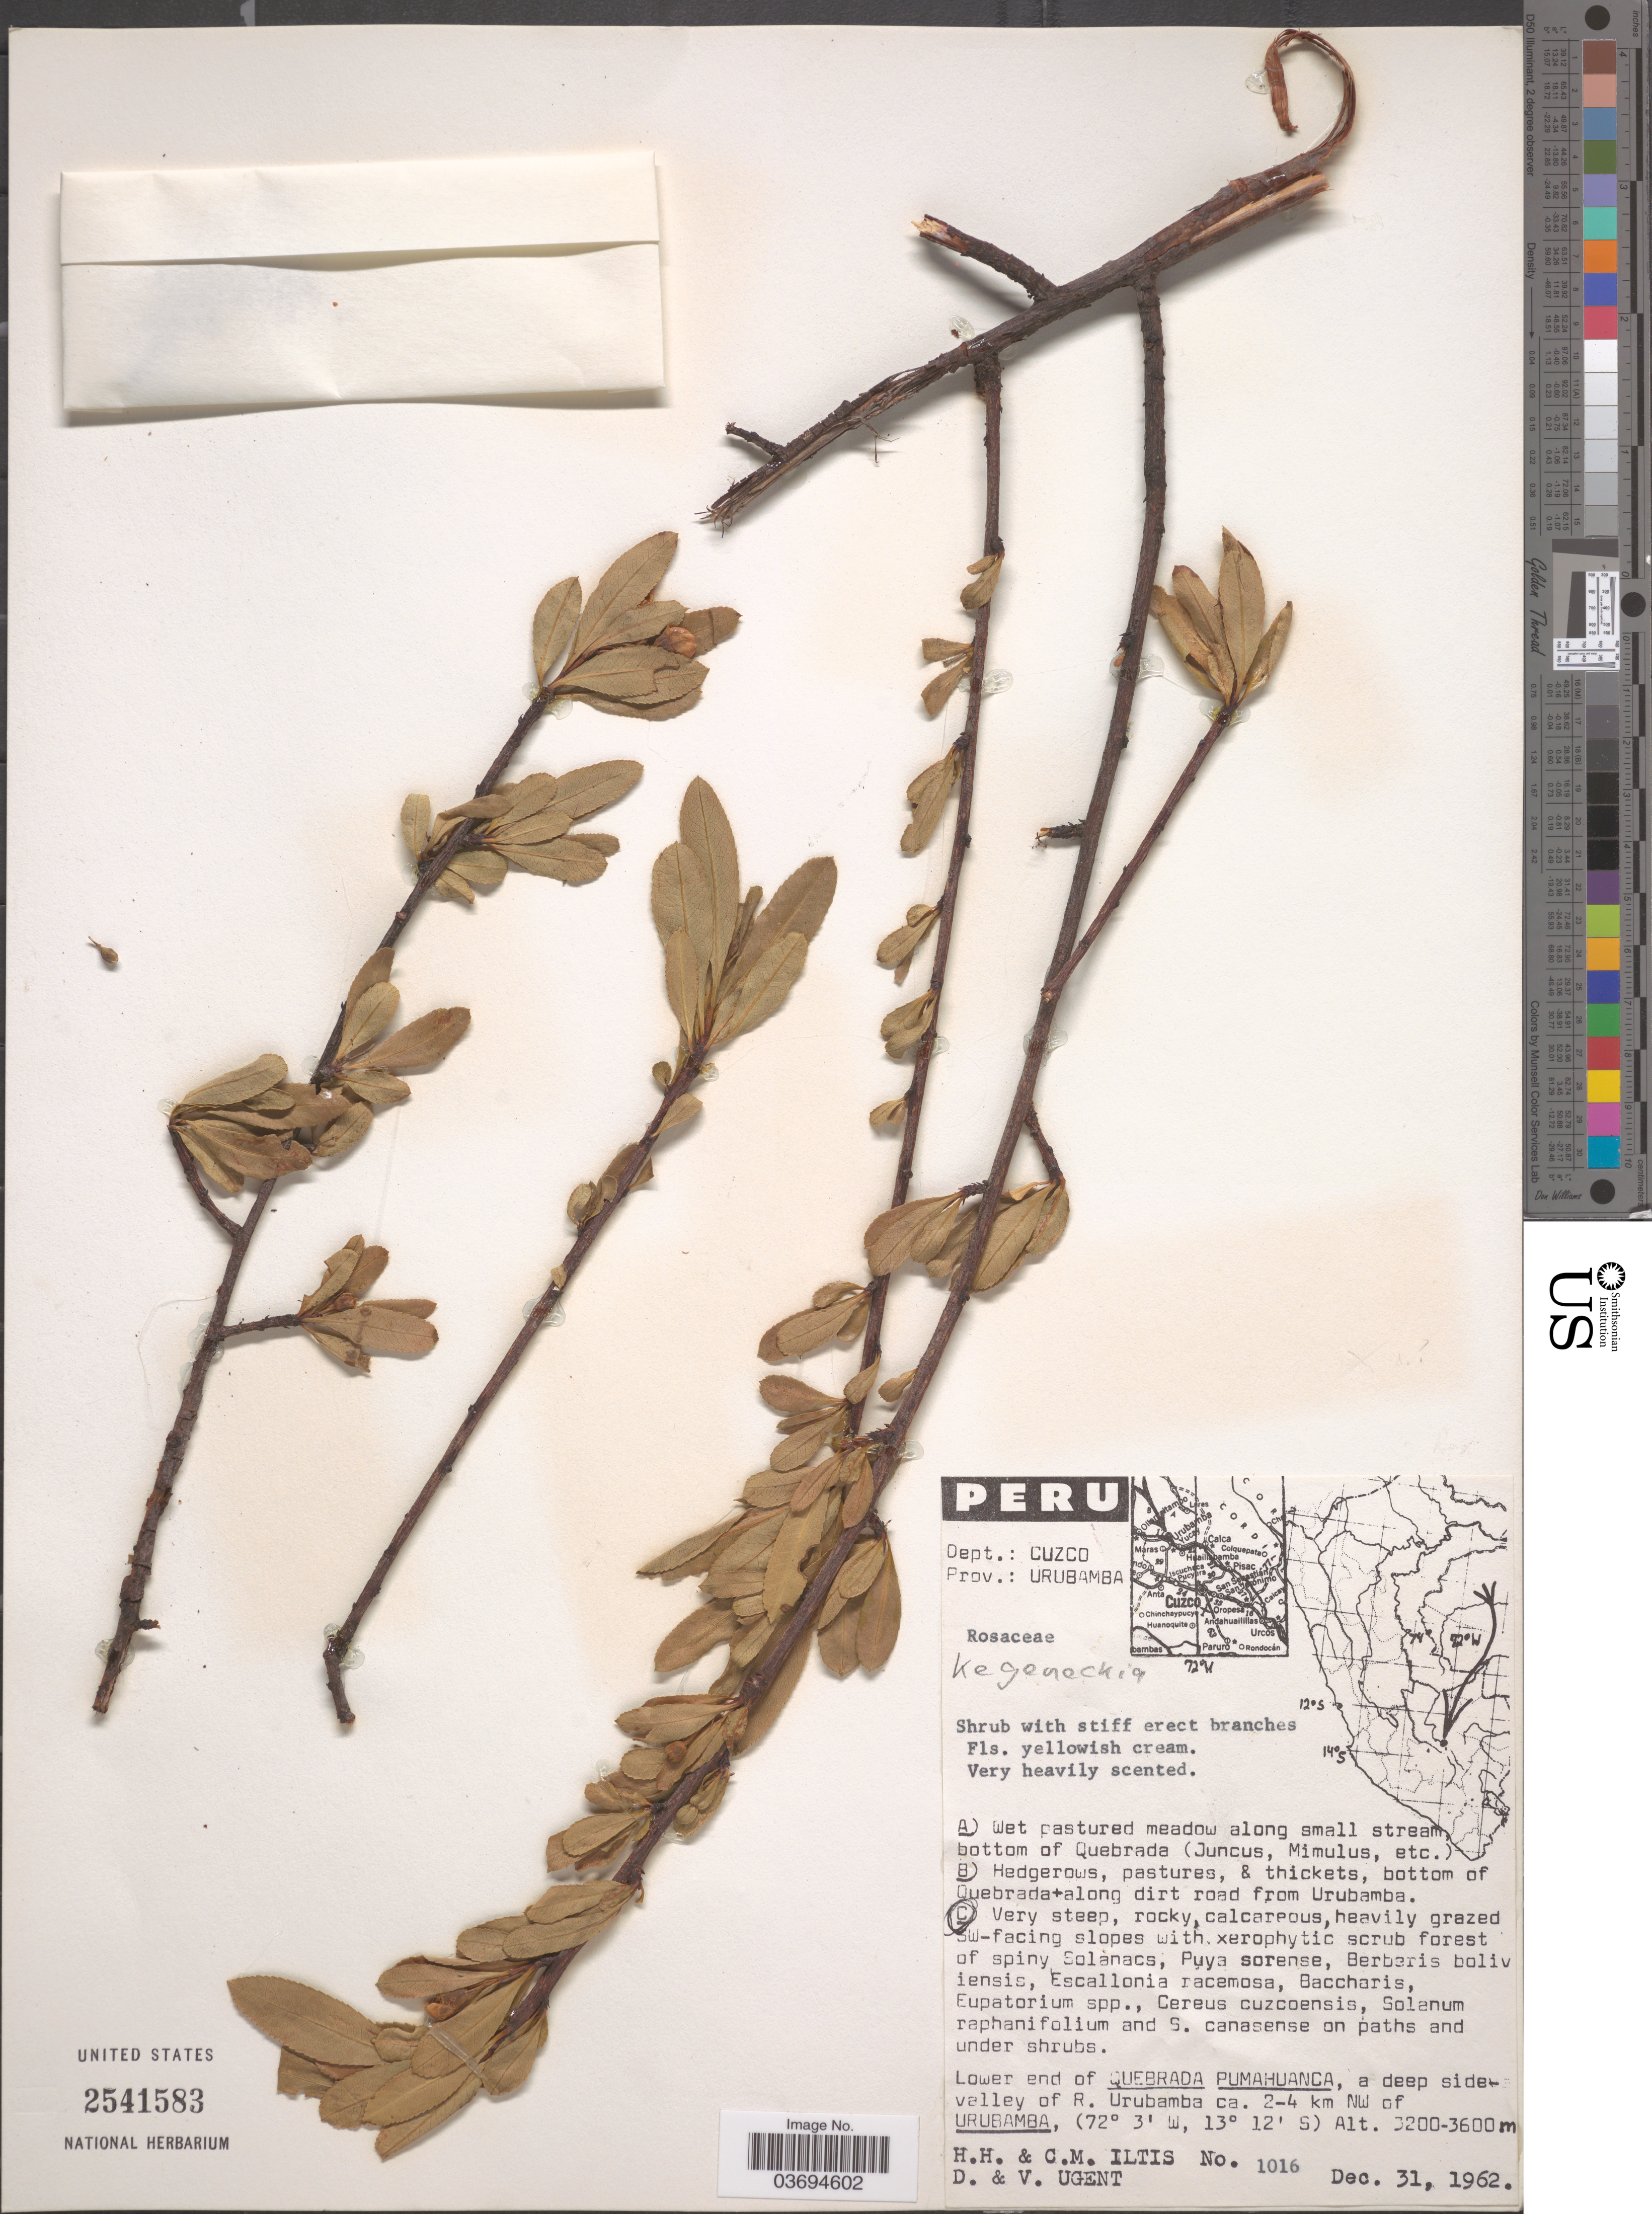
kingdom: Plantae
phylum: Tracheophyta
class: Magnoliopsida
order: Rosales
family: Rosaceae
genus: Kageneckia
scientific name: Kageneckia sp.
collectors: H. H. Iltis, C. M Iltis, D. Ugent & V. Ugent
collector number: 1016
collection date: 1962-12-31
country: Peru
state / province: Cusco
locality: Dept.: Cuzco. Prov.: Urubamba. Lower end of Quebrada Pumahuanca, a deep side-valley of R. Urubamba ca. 2-4 km NW of Urubamba.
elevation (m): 3200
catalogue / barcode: US 2541583